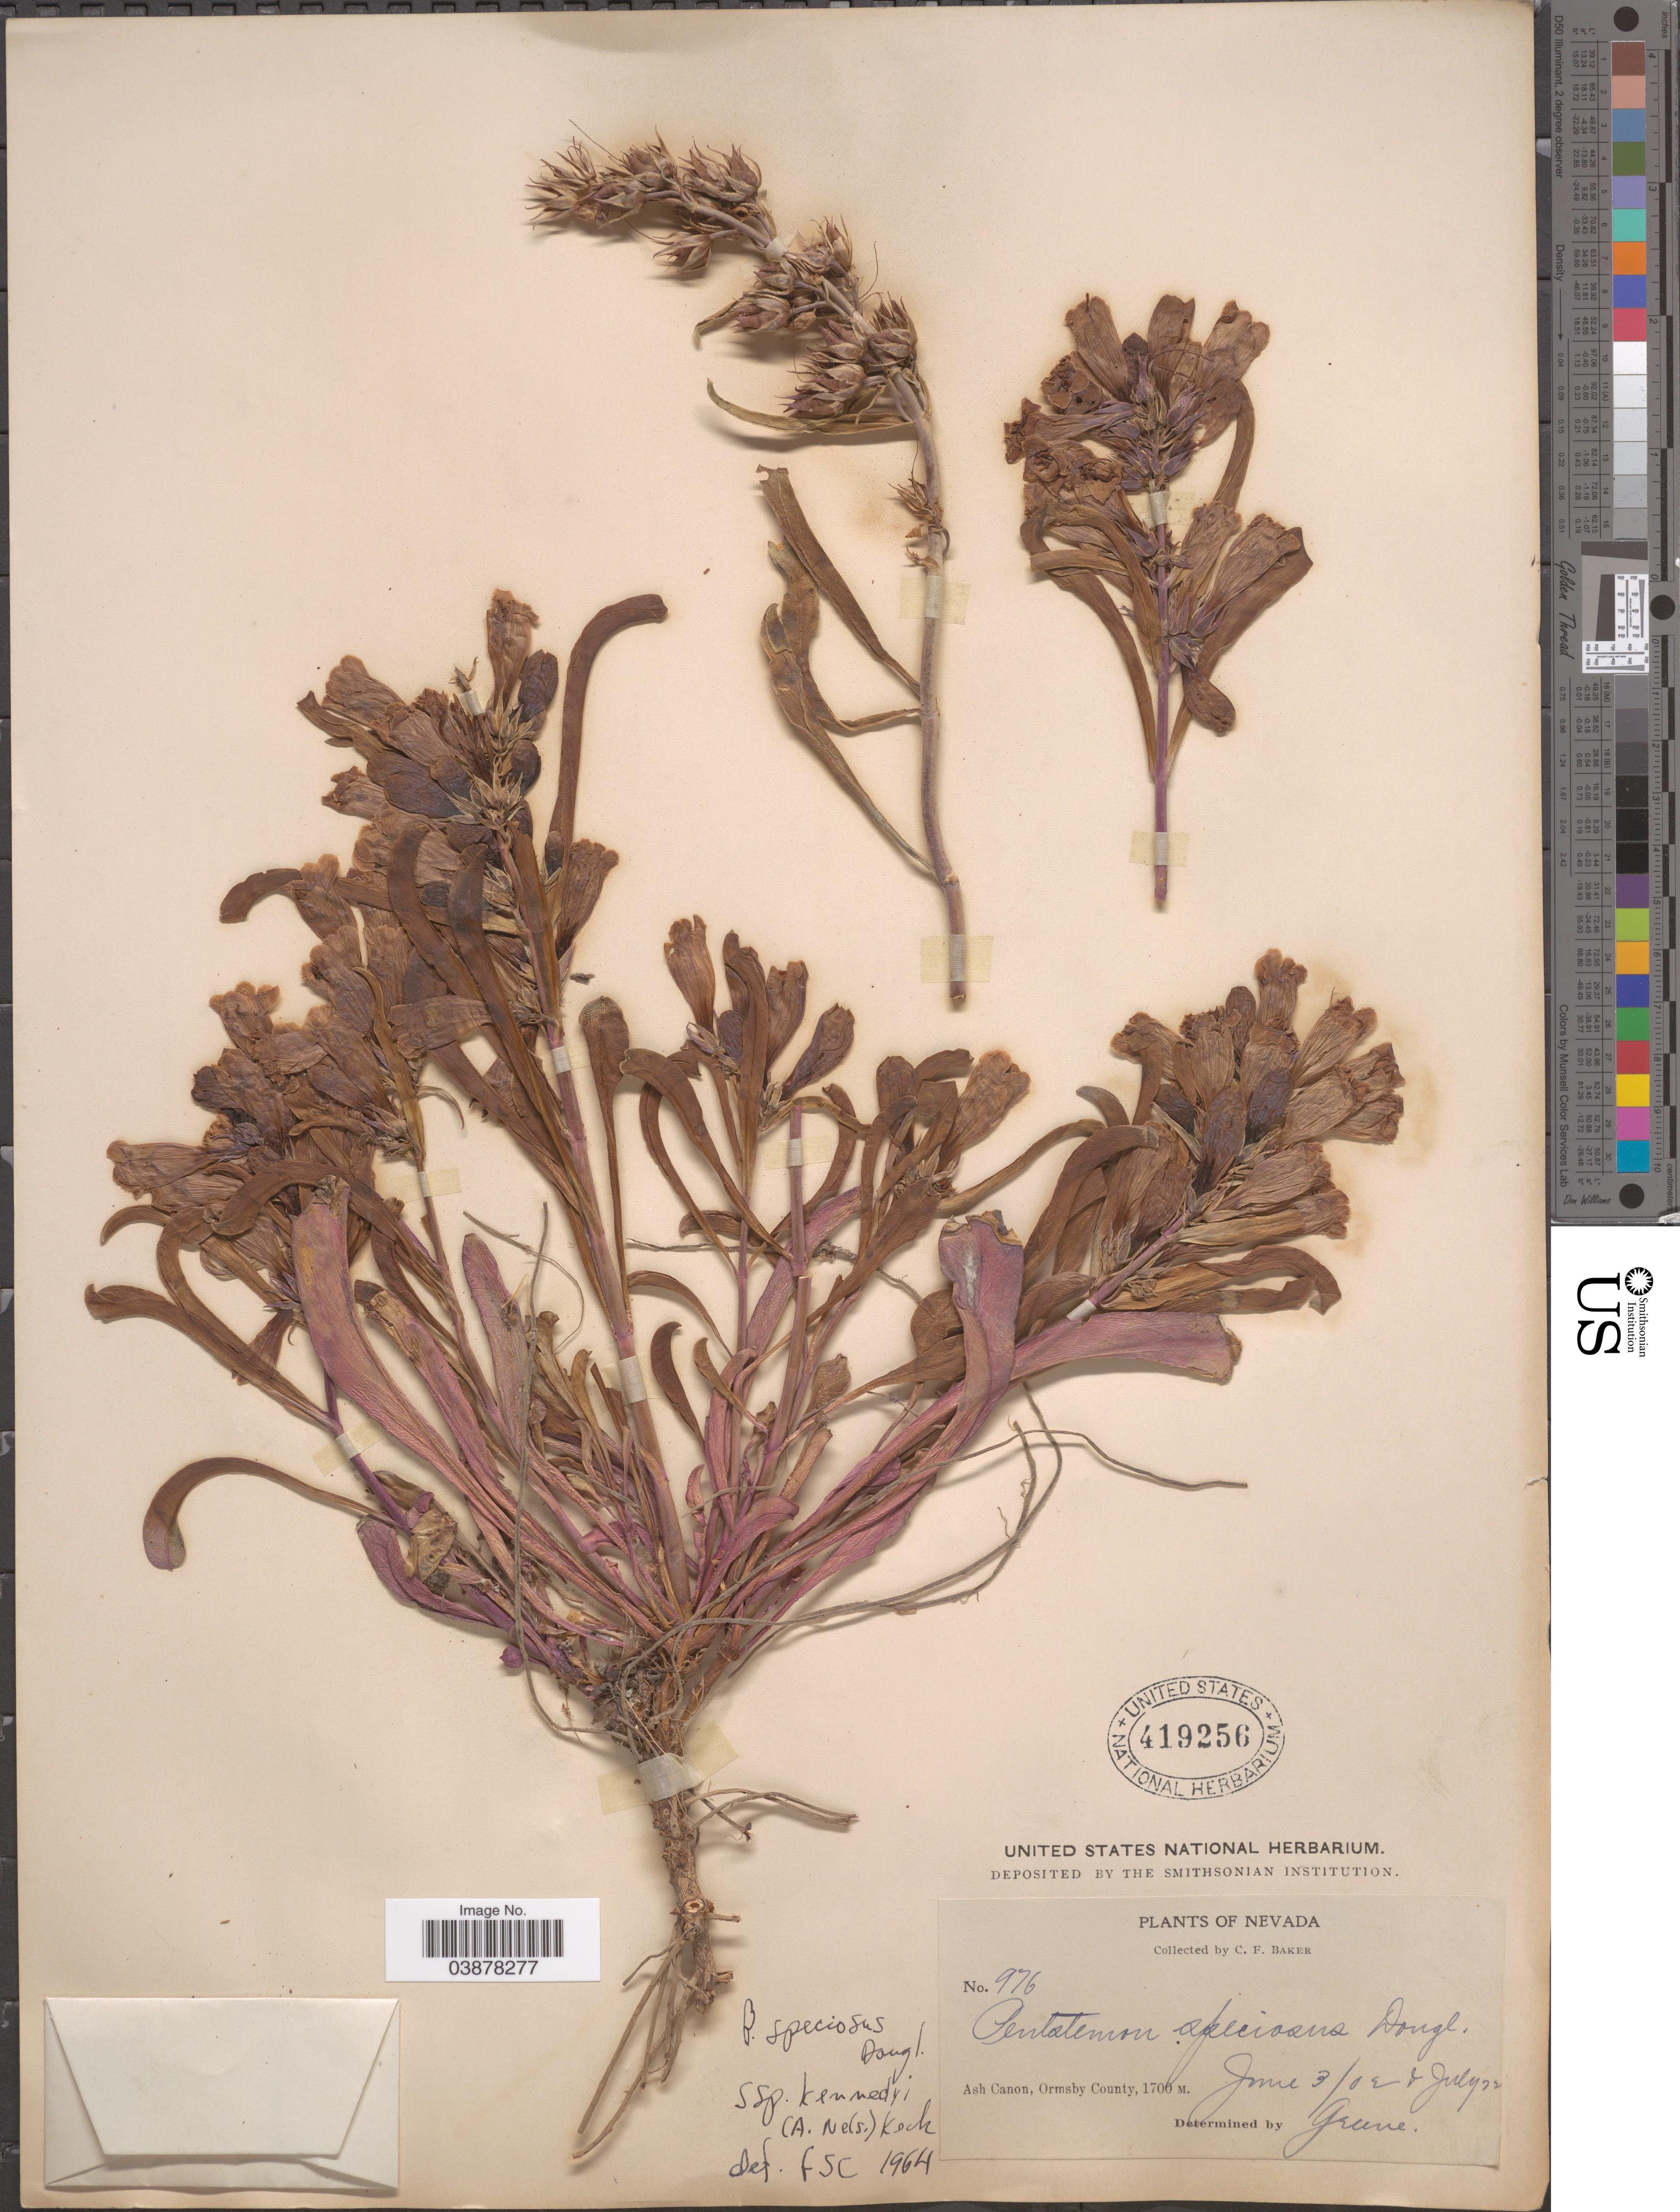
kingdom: Plantae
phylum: Tracheophyta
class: Magnoliopsida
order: Lamiales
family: Plantaginaceae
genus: Penstemon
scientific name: Penstemon speciosus subsp. kennedyi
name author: (A. Nelson) D.D. Keck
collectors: C. F. Baker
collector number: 976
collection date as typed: Transcribed d/m/y: 3/6/9 to 22/7/9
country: United States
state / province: Nevada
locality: Ash Canon, Ormsby County.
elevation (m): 1700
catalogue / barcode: US 419256